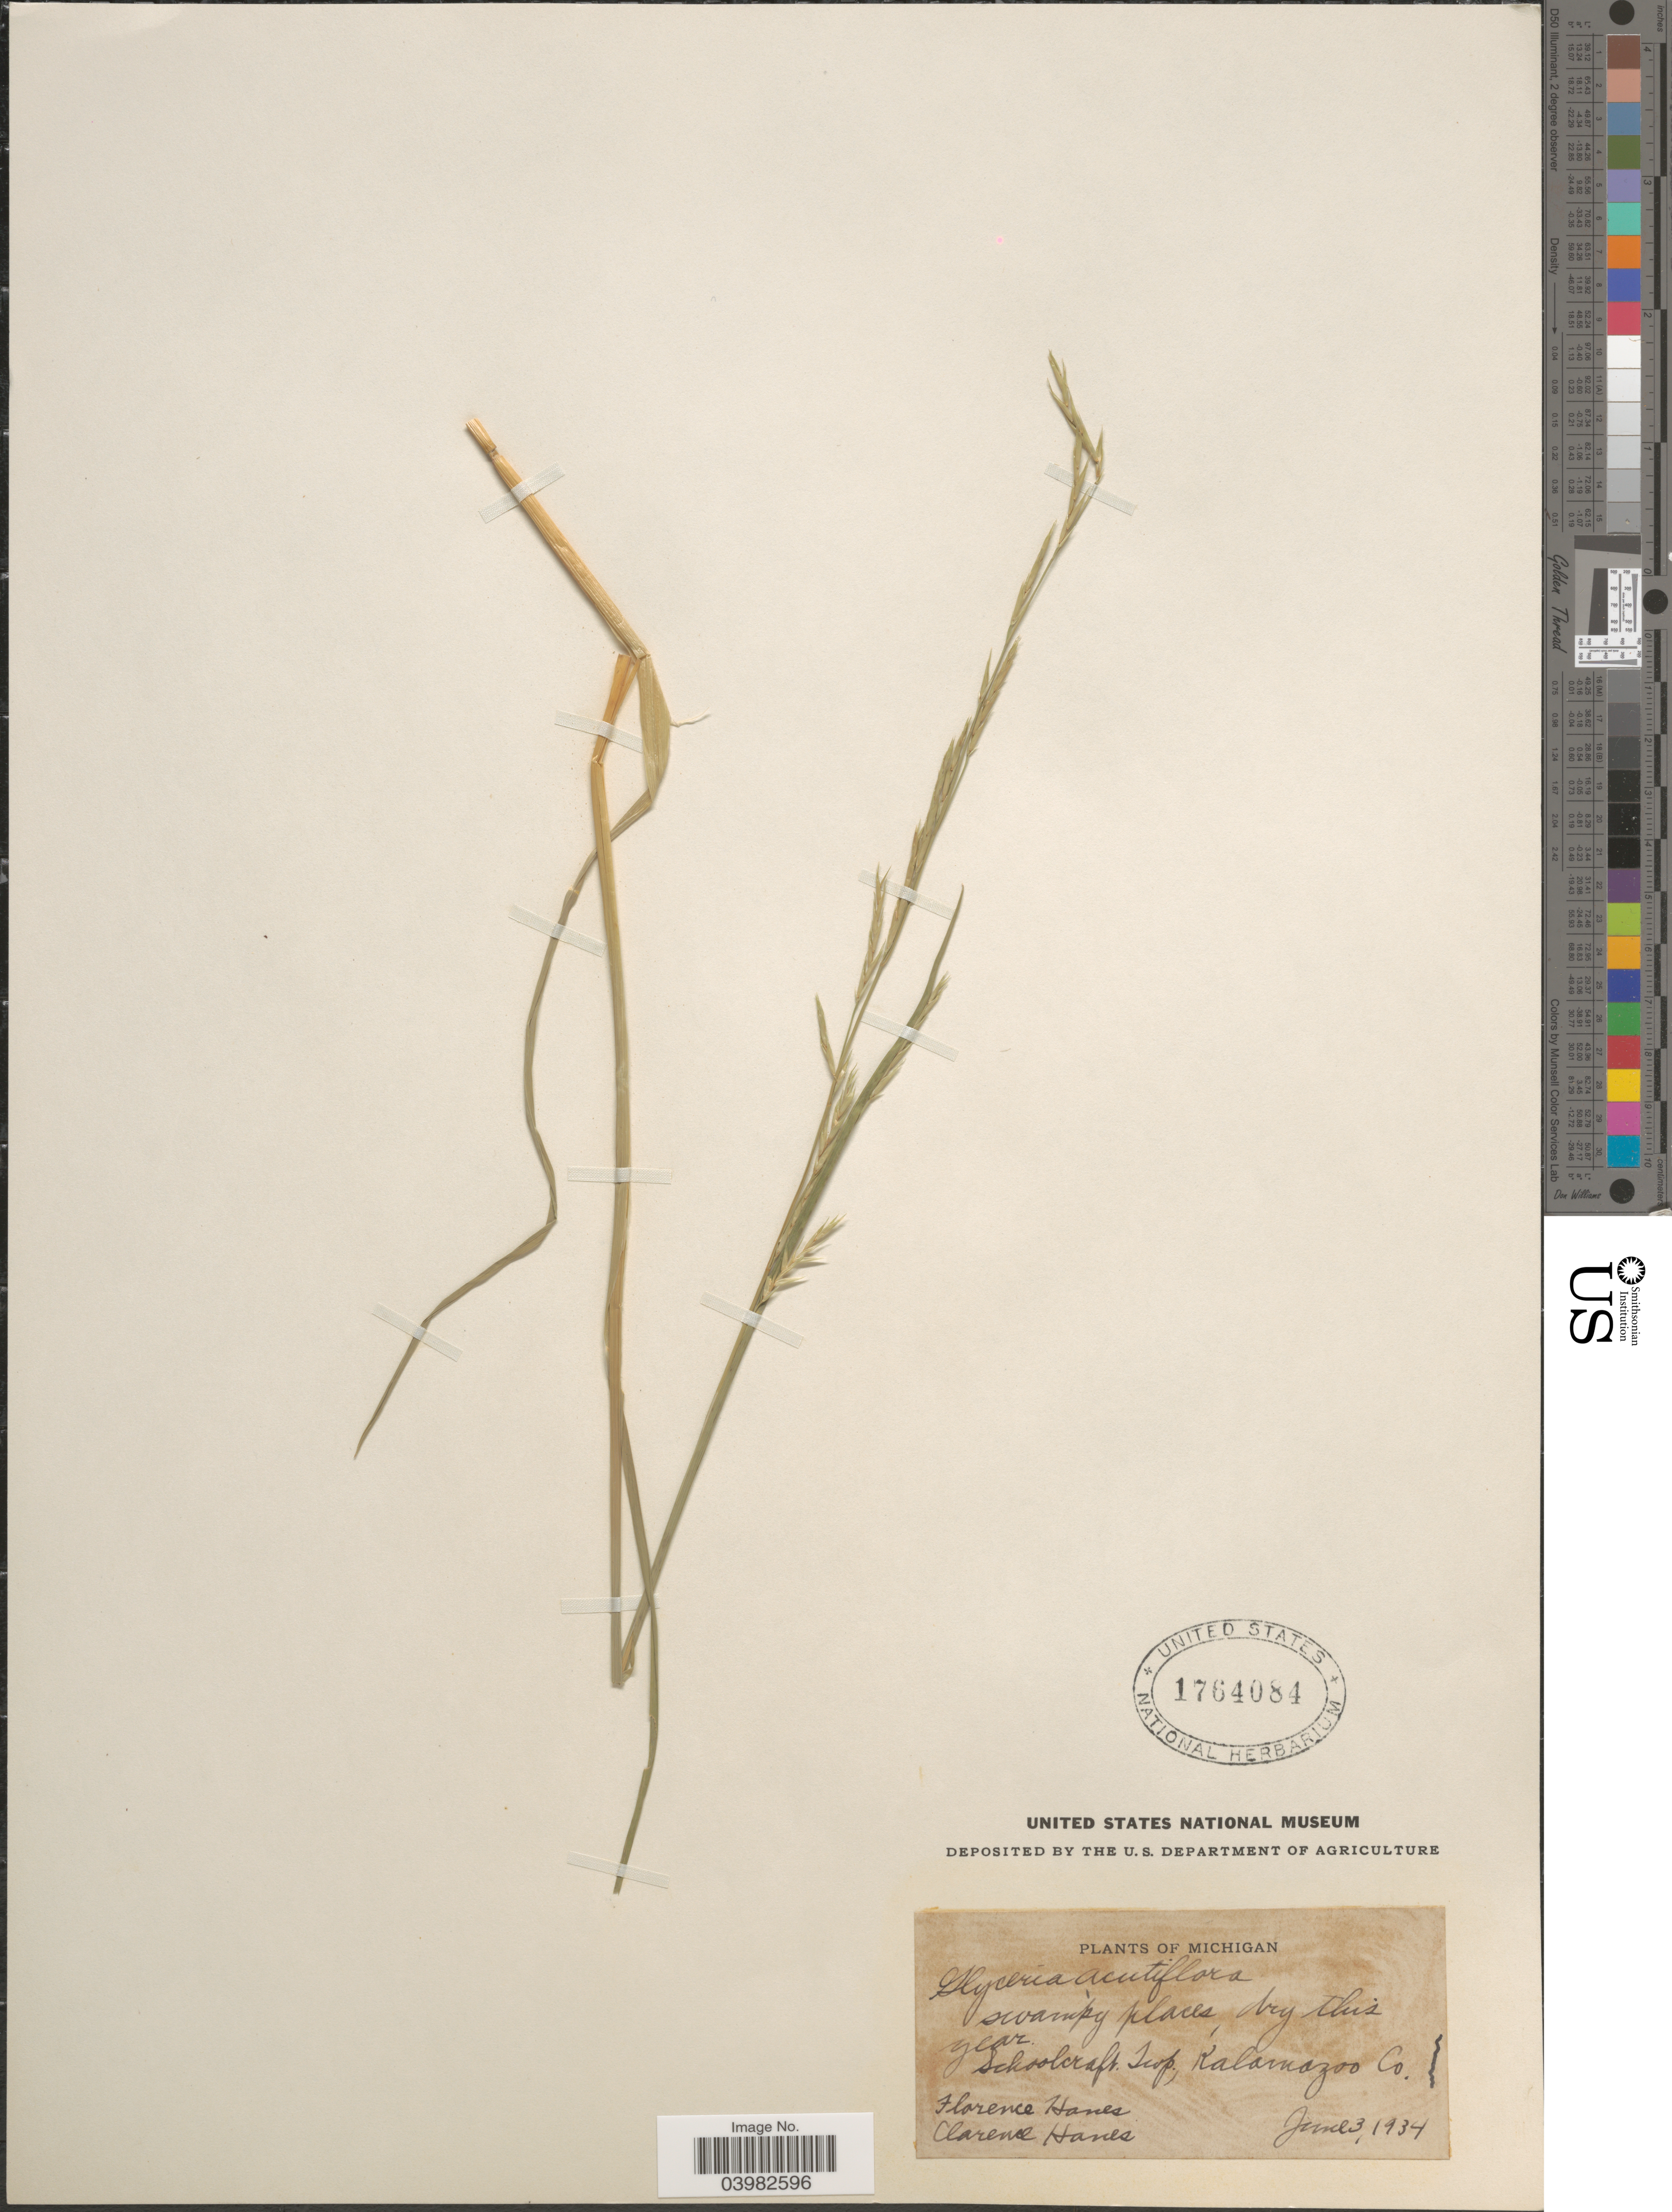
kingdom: Plantae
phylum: Tracheophyta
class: Liliopsida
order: Poales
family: Poaceae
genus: Glyceria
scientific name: Glyceria acutiflora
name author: Torr.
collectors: F. Hanes & C. Hanes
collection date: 1934-06-03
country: United States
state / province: Michigan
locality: Schoolcraft Twp., Kalamazoo Co.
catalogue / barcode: US 1764084